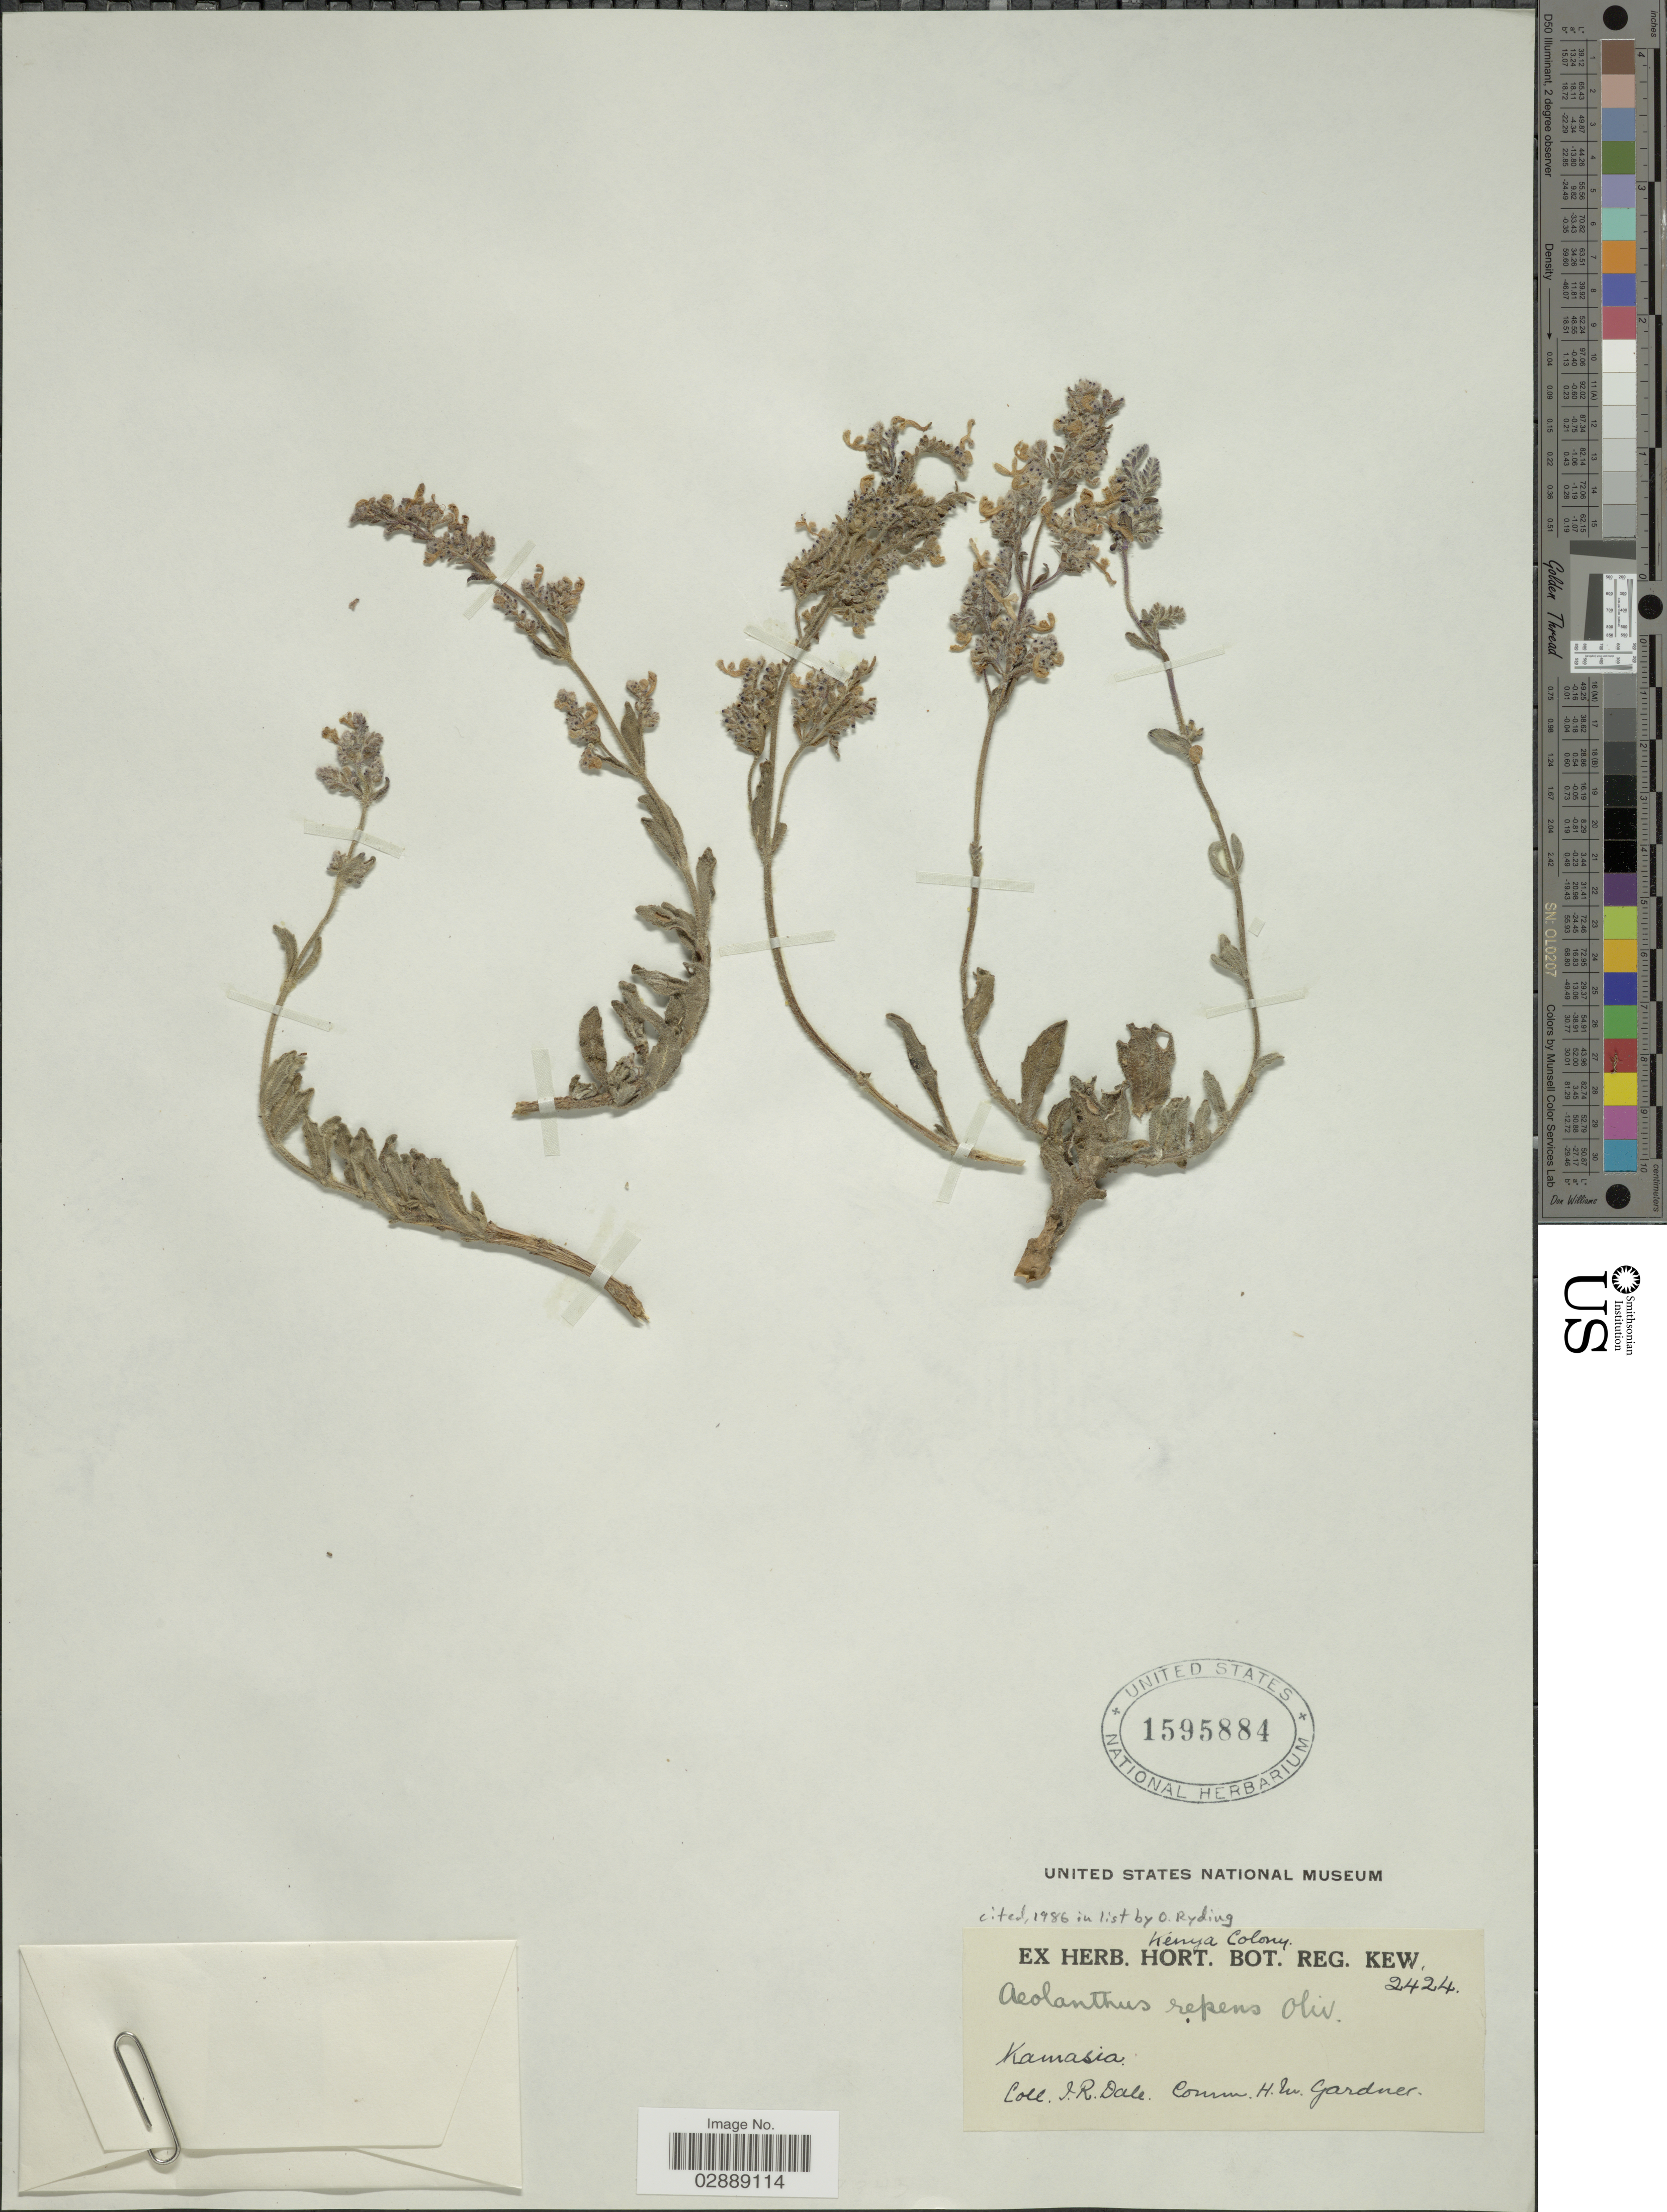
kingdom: Plantae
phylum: Tracheophyta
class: Magnoliopsida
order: Lamiales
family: Lamiaceae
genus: Aeollanthus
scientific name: Aeollanthus repens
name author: Oliv.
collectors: I. Dale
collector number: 2424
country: Kenya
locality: Kenya Colony. Kamasia.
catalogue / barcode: US 1595884